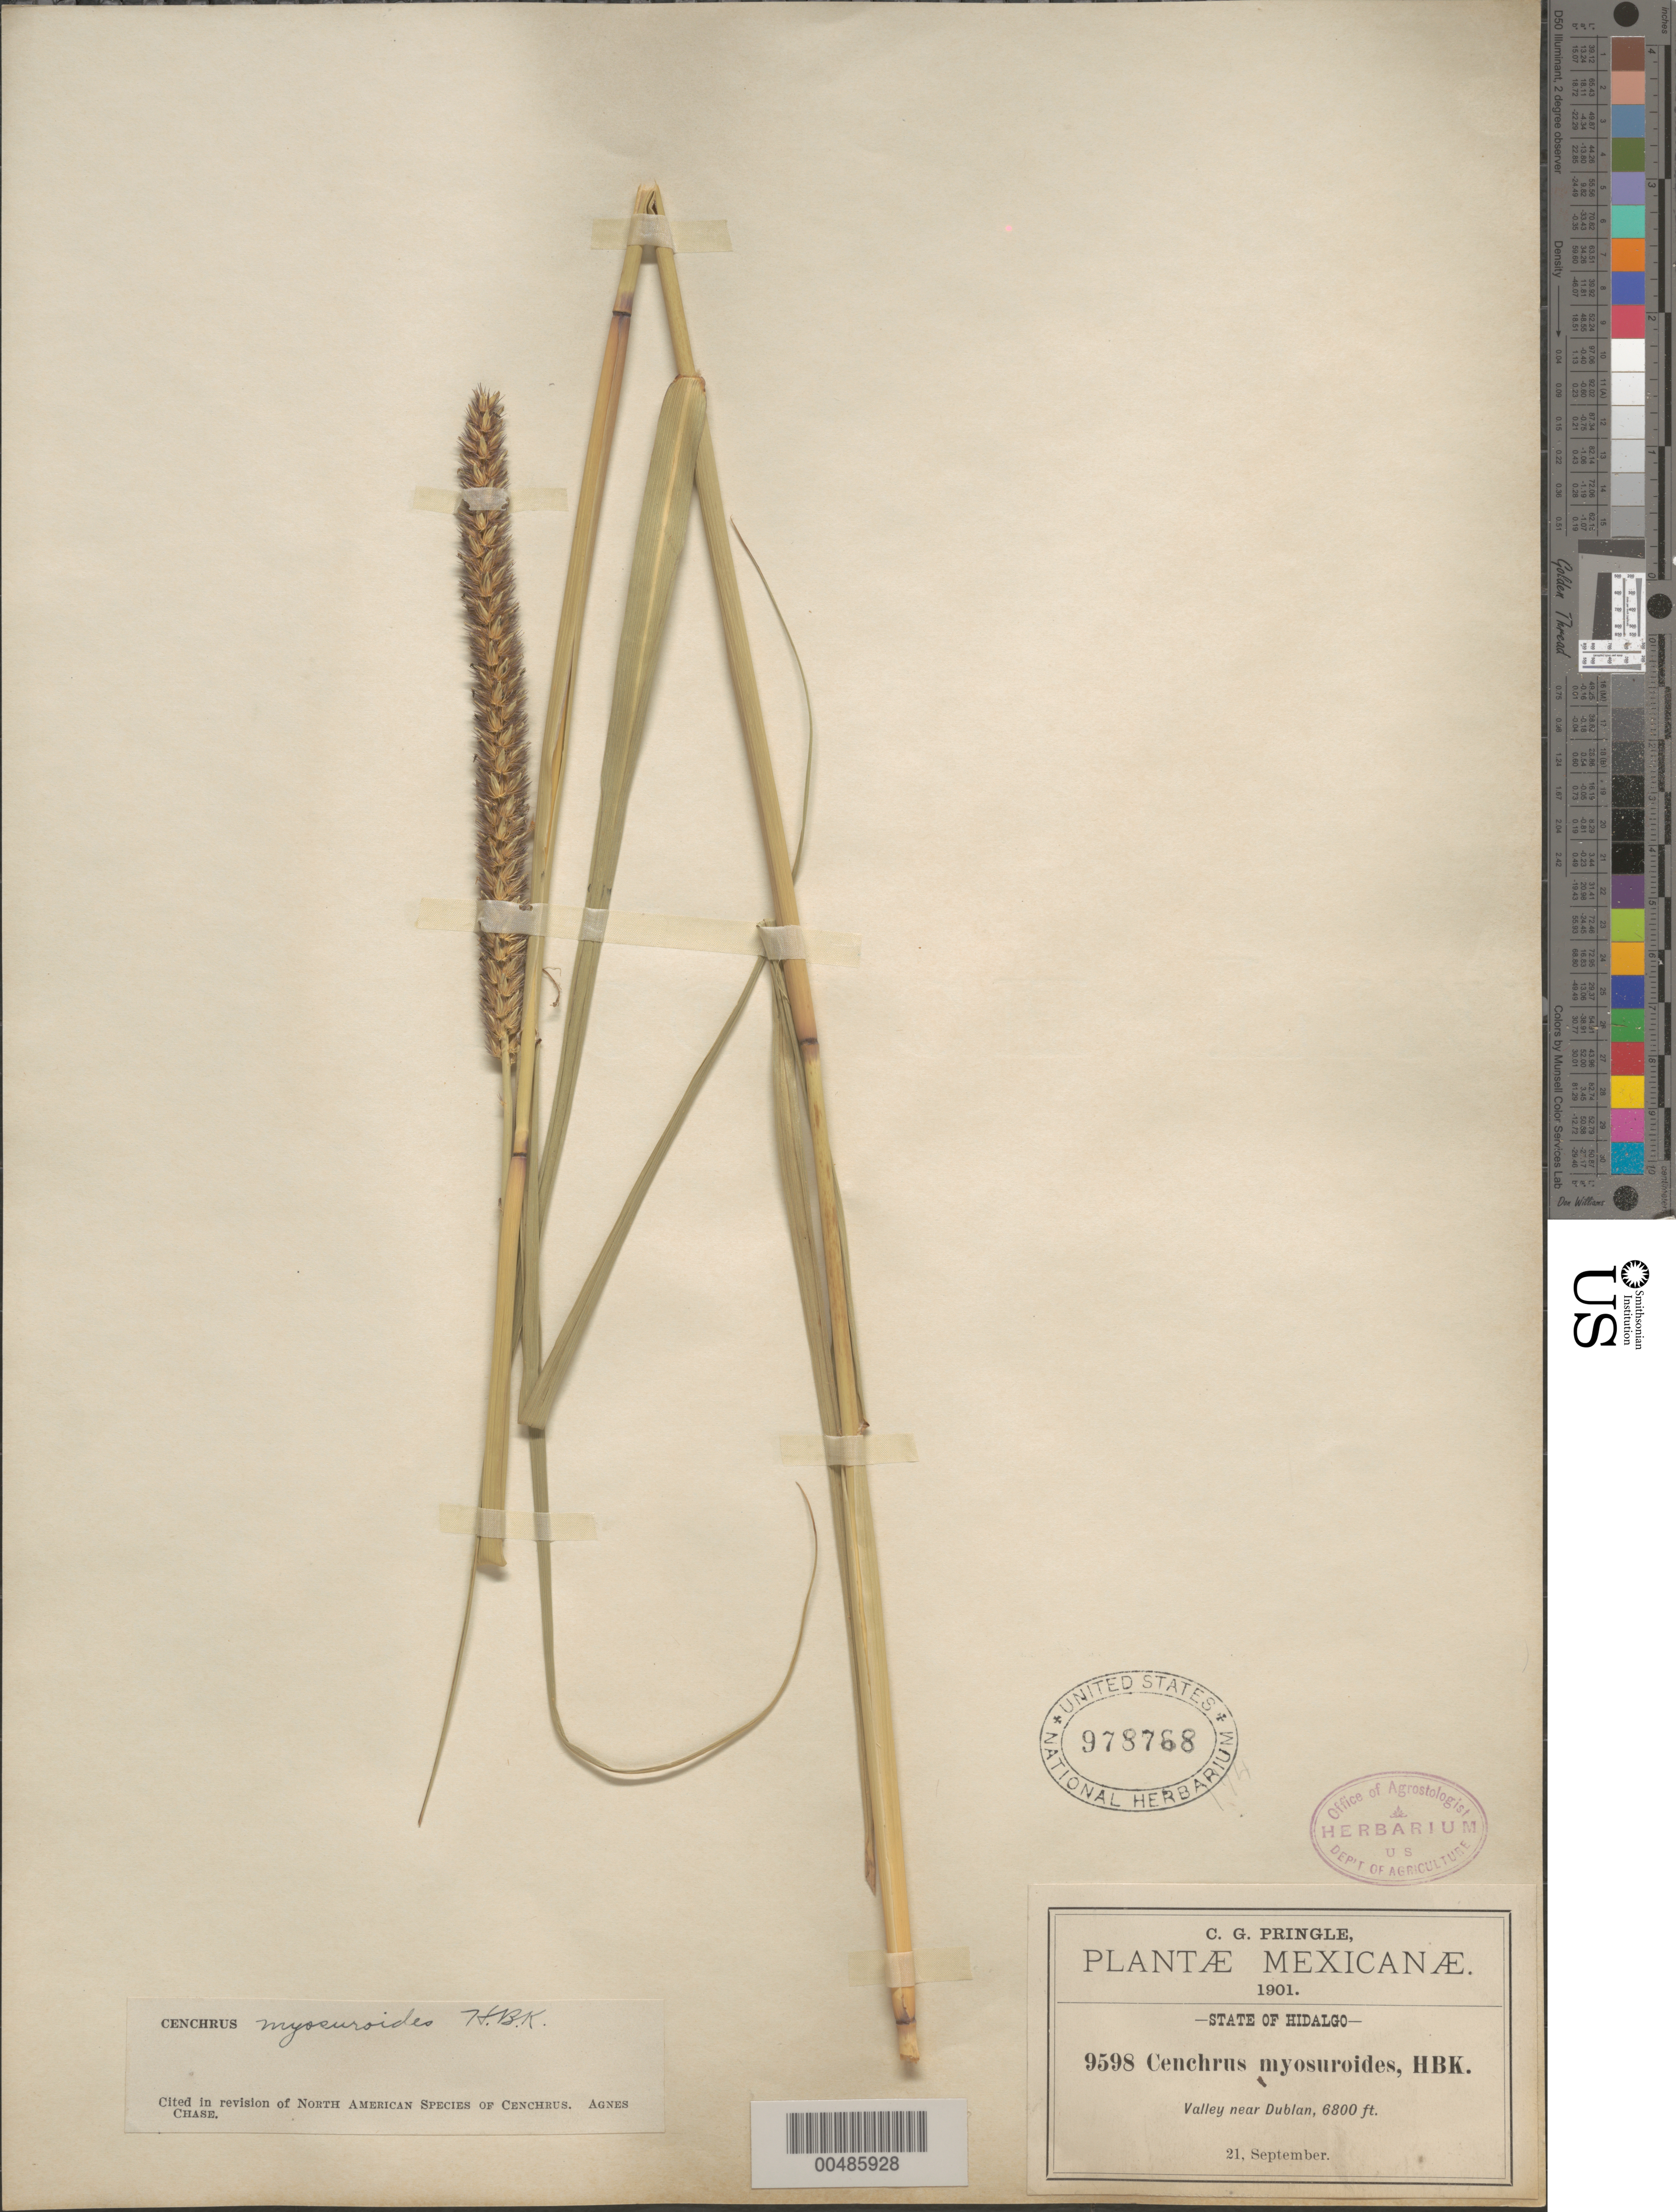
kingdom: Plantae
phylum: Tracheophyta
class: Liliopsida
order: Poales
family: Poaceae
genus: Cenchrus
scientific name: Cenchrus myosuroides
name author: Kunth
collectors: C. G. Pringle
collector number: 9598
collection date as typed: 21 Sep 1901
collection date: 1901-09-21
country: Mexico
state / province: Hidalgo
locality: Valley near Dublan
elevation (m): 2073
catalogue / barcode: US 978768